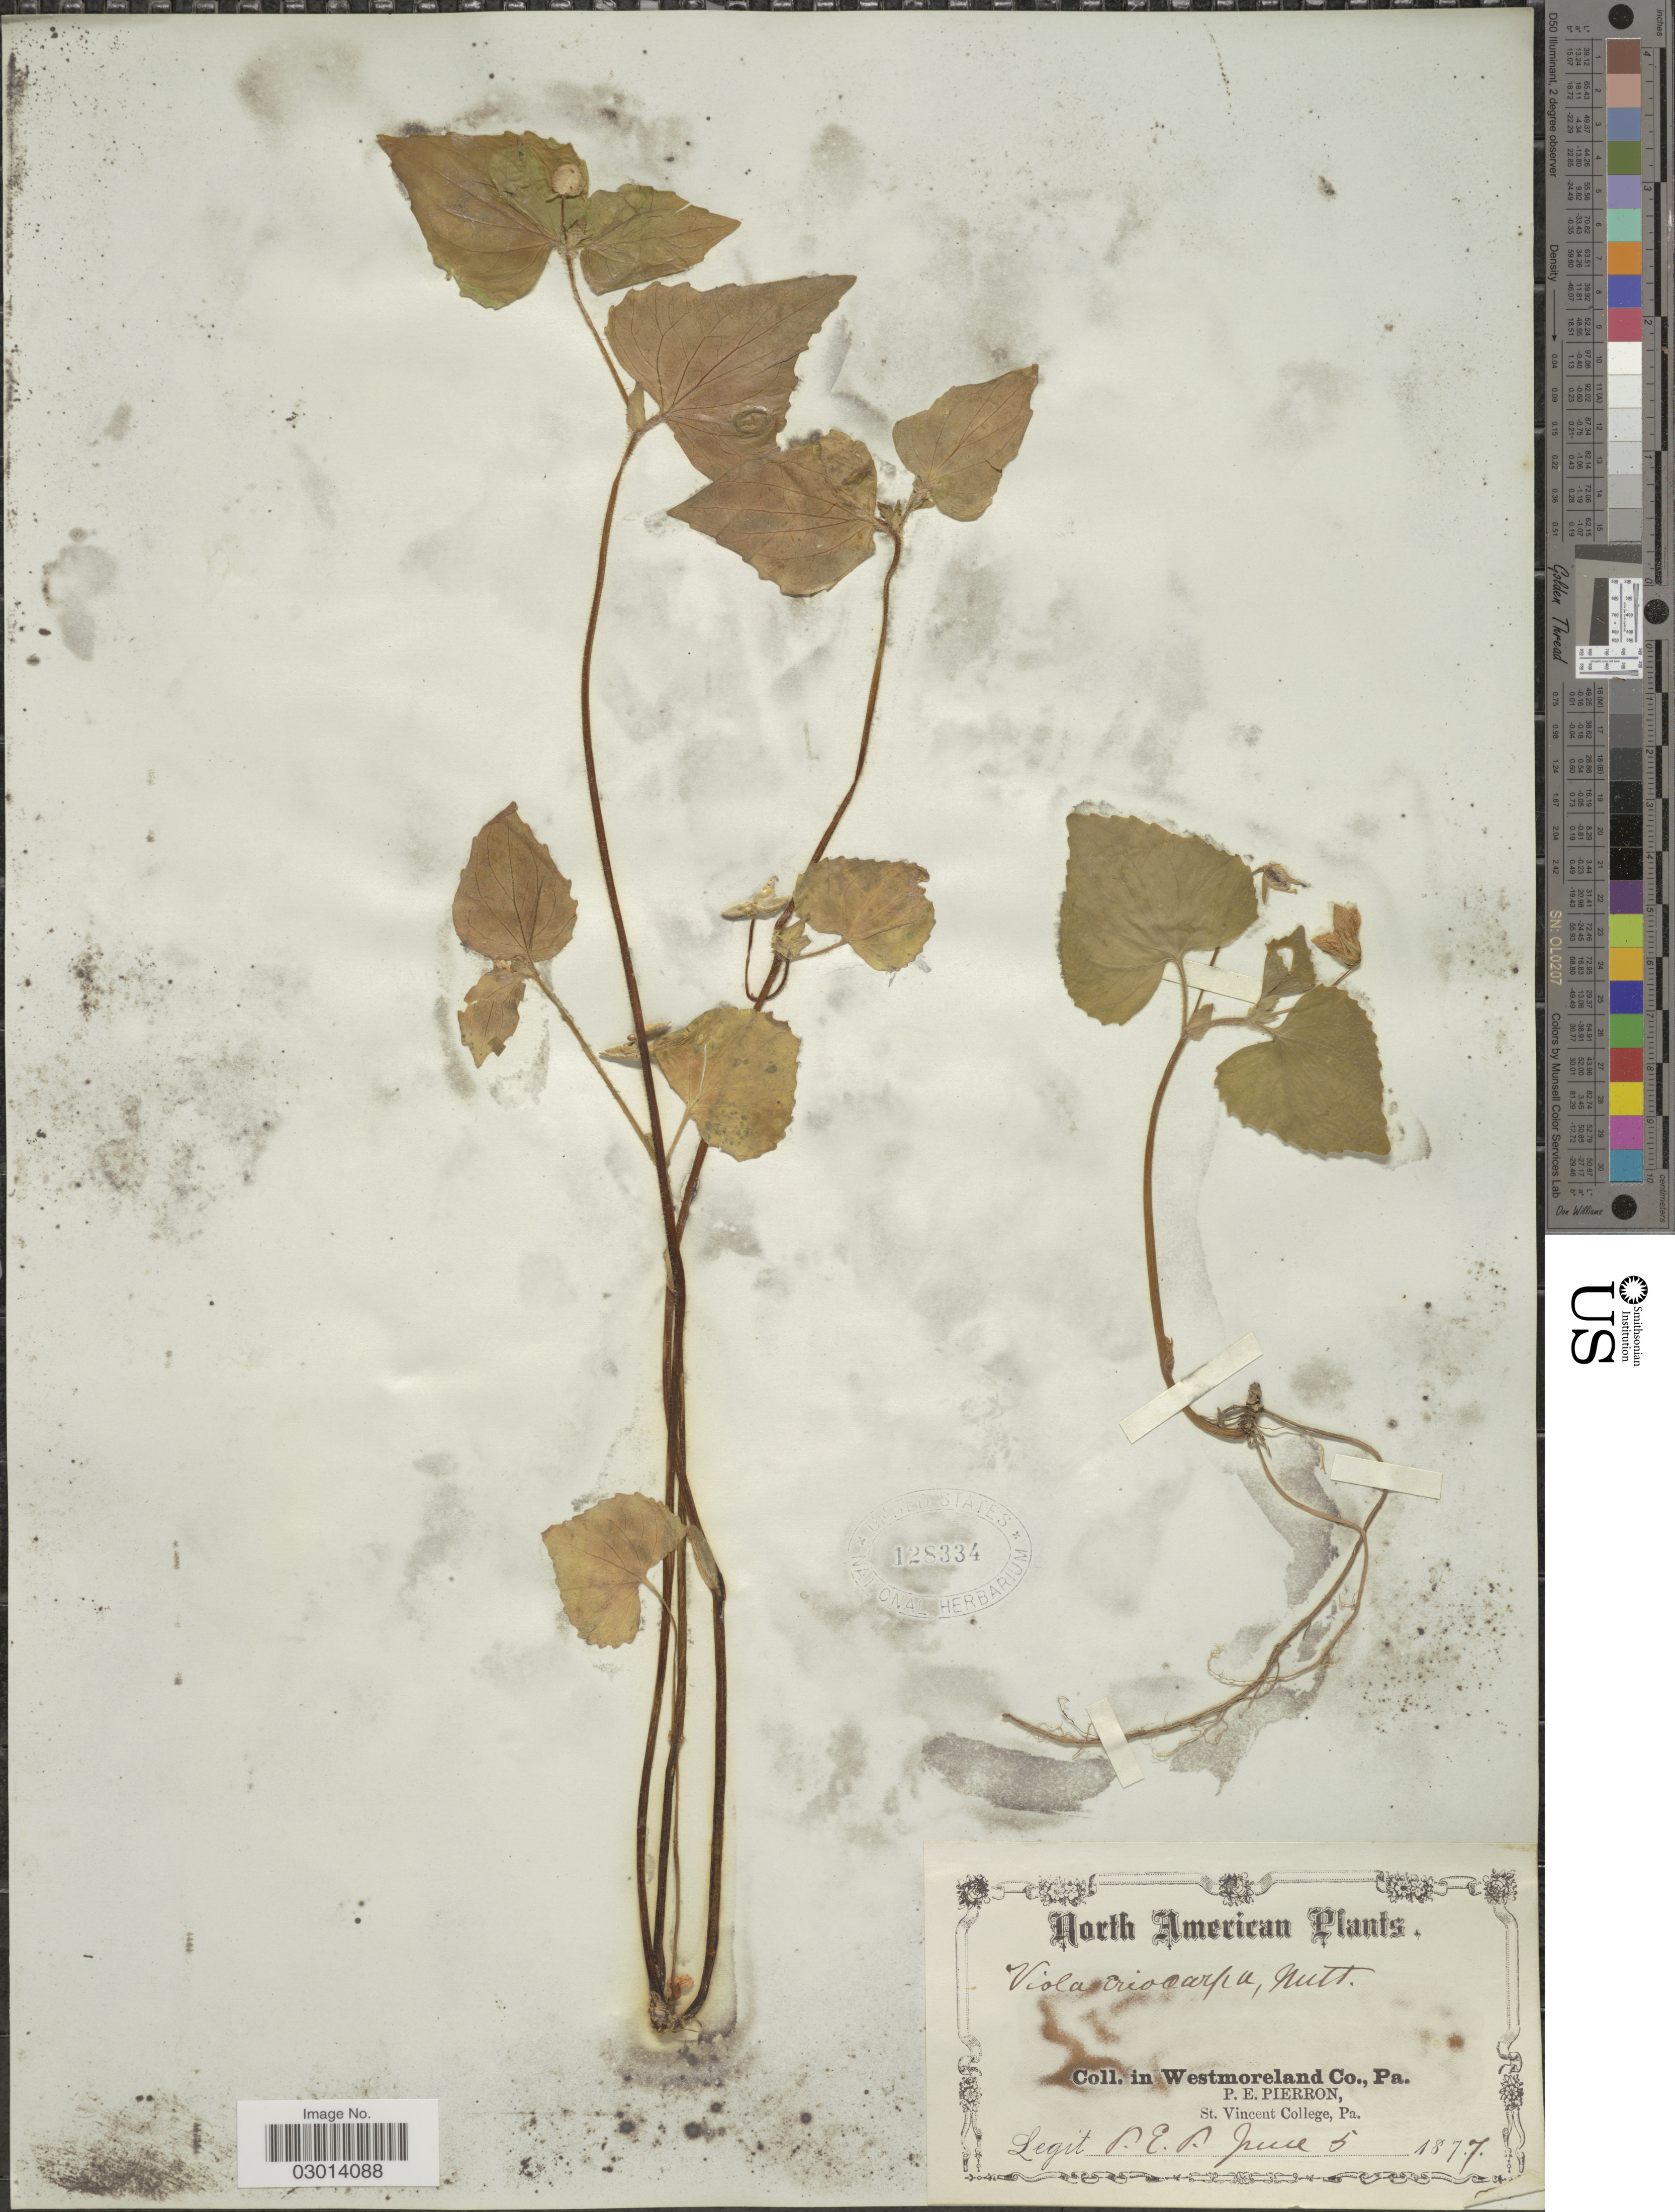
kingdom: Plantae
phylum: Tracheophyta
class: Magnoliopsida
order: Malpighiales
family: Violaceae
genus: Viola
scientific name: Viola pubescens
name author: Aiton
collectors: P. Pierron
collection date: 1877-06-05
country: United States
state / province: Pennsylvania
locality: Coll. in Westmoreland Co., Pa.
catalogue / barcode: US 128334